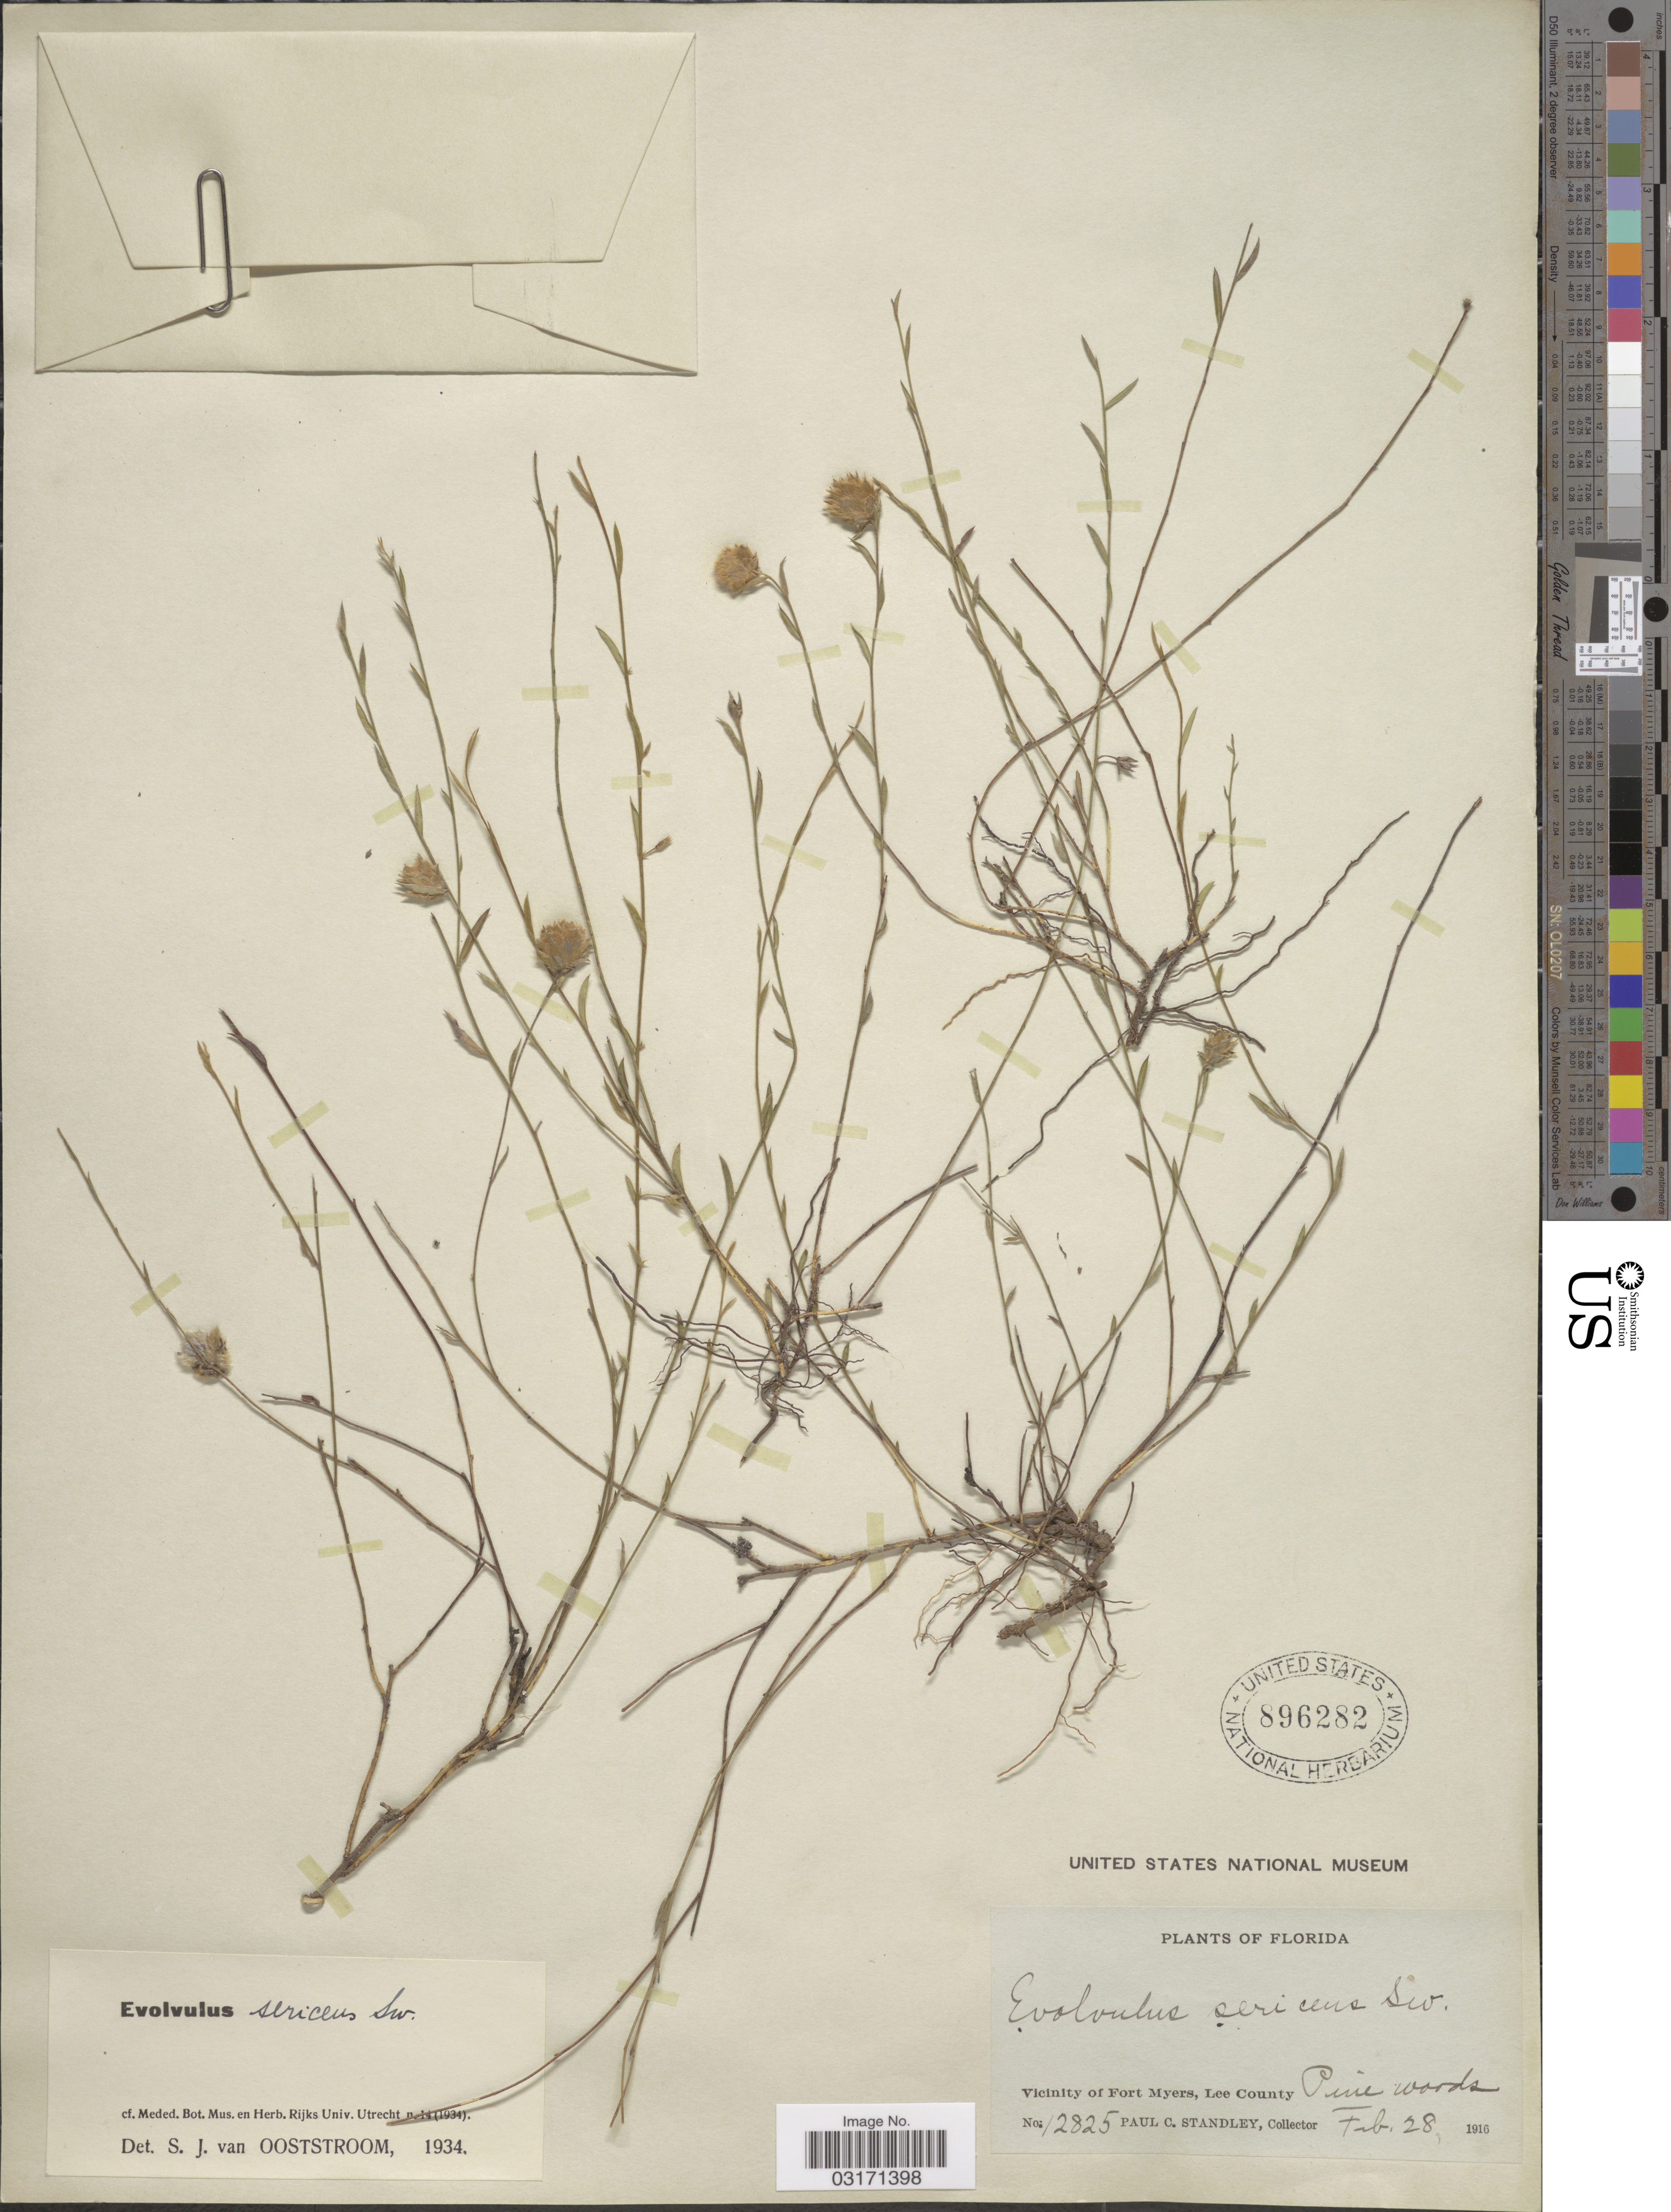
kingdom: Plantae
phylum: Tracheophyta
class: Magnoliopsida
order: Solanales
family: Convolvulaceae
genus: Evolvulus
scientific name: Evolvulus sericeus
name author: Sw.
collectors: P. C. Standley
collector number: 12825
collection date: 1916-02-28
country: United States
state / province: Florida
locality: Vicinity of Fort Myers, Lee County, Pine woods.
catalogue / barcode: US 896282